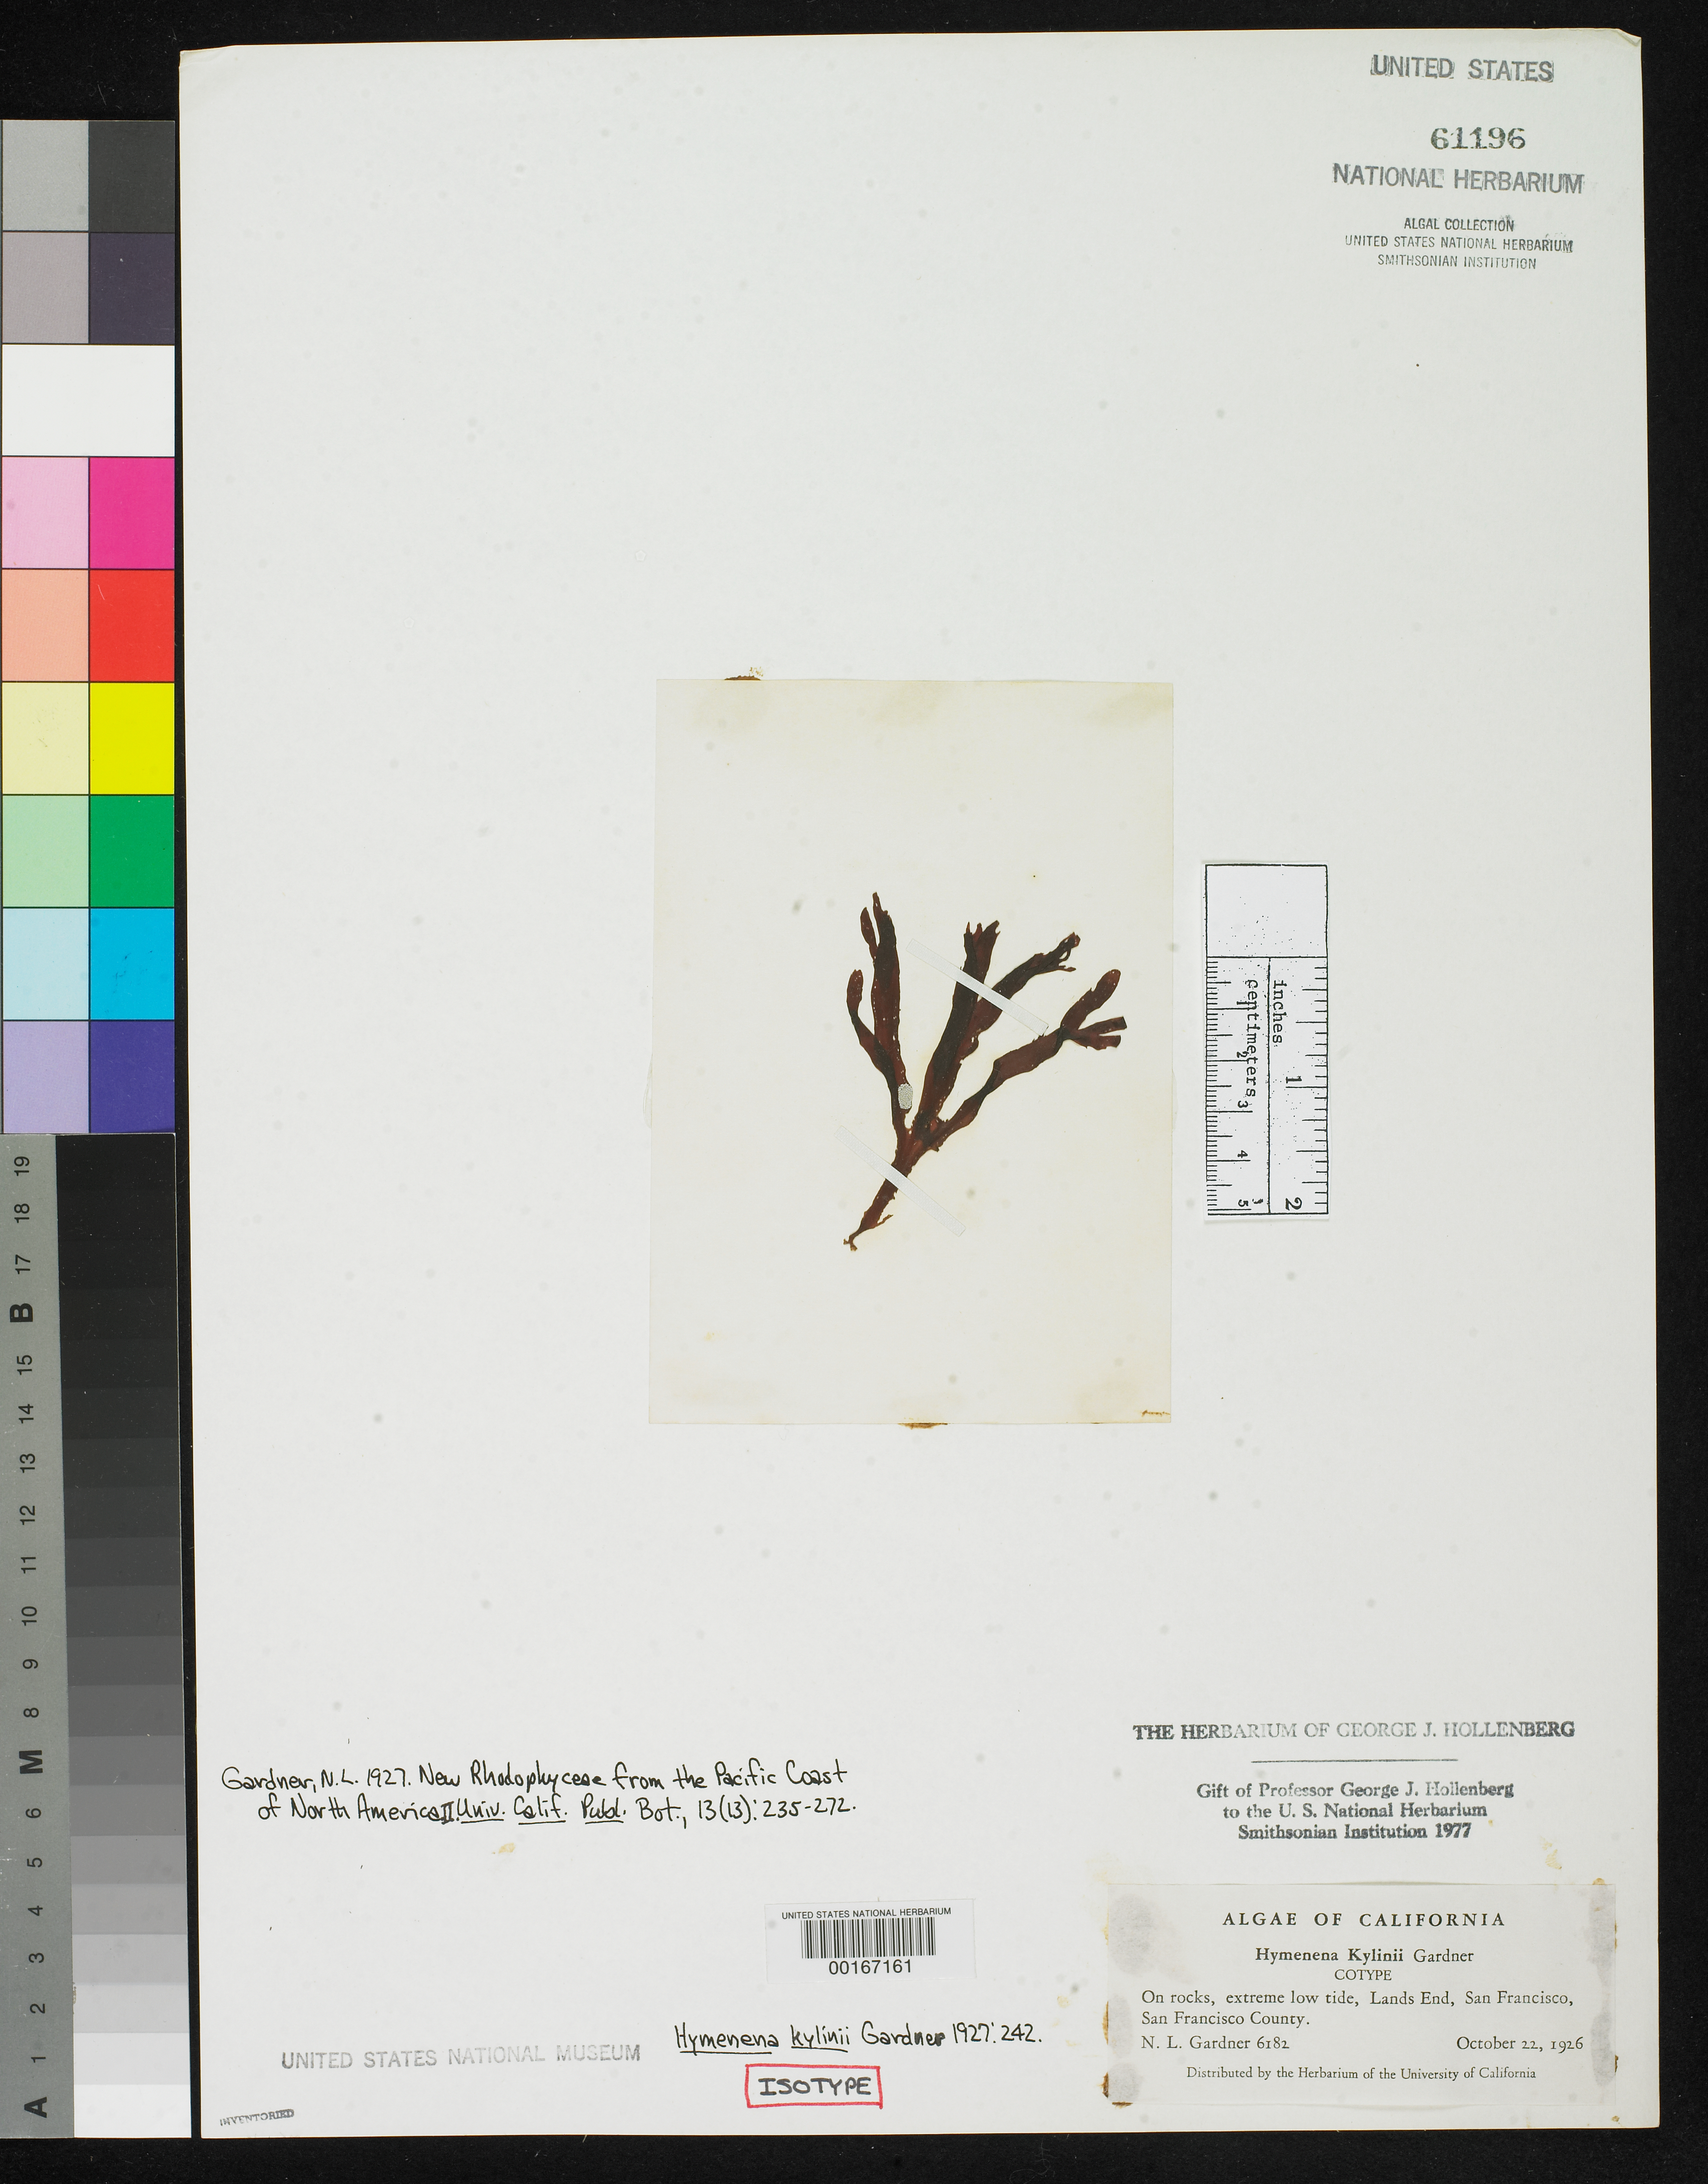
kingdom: Plantae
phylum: Rhodophyta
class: Florideophyceae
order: Ceramiales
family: Delesseriaceae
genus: Hymenena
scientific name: Hymenena kylinii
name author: N.L. Gardner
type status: Isotype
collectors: N. Gardner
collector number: NLG 6182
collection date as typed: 22 Oct 1926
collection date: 1926-10-22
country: United States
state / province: California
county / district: San Francisco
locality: San Francisco, Lands End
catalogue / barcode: US 61196